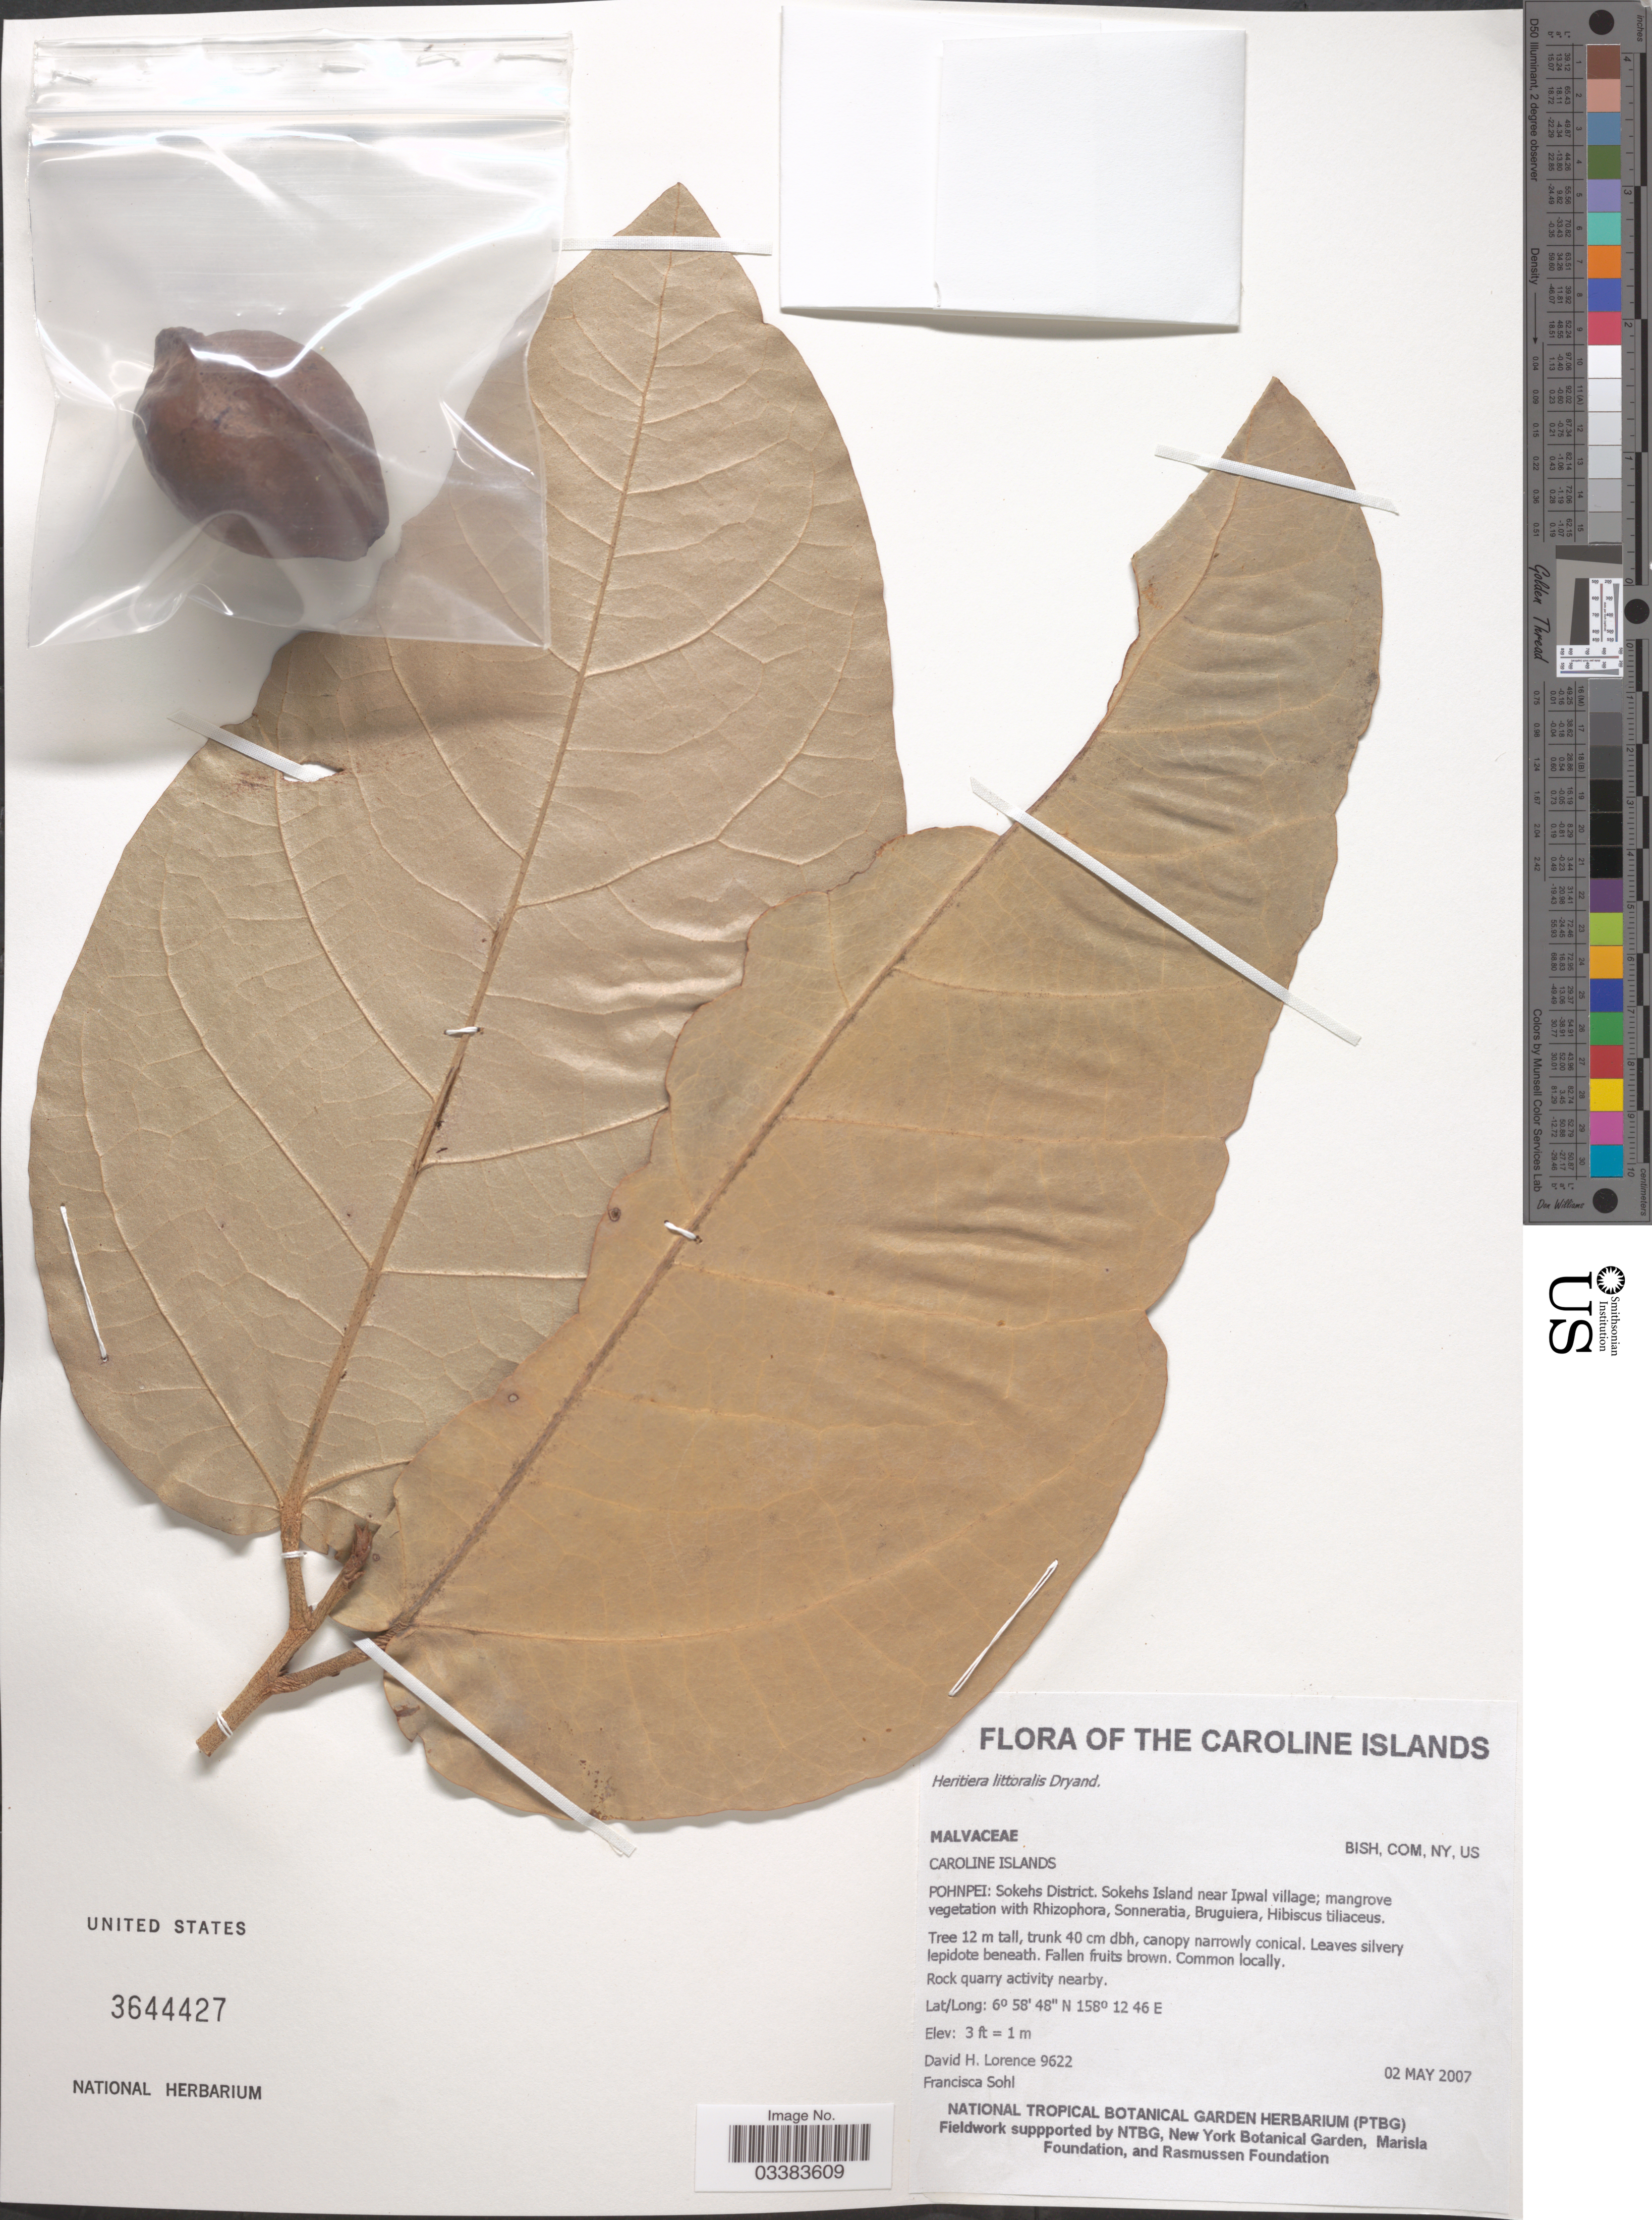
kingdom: Plantae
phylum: Tracheophyta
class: Magnoliopsida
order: Malvales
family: Malvaceae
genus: Heritiera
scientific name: Heritiera littoralis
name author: Aiton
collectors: D. Lorence & F. Sohl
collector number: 9622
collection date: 2007-05-02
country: Micronesia, Federated States of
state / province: Pohnpei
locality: Caroline Islands. Sokehs District. Sokehs Island near Ipwal village.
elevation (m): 1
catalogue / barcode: US 3644427